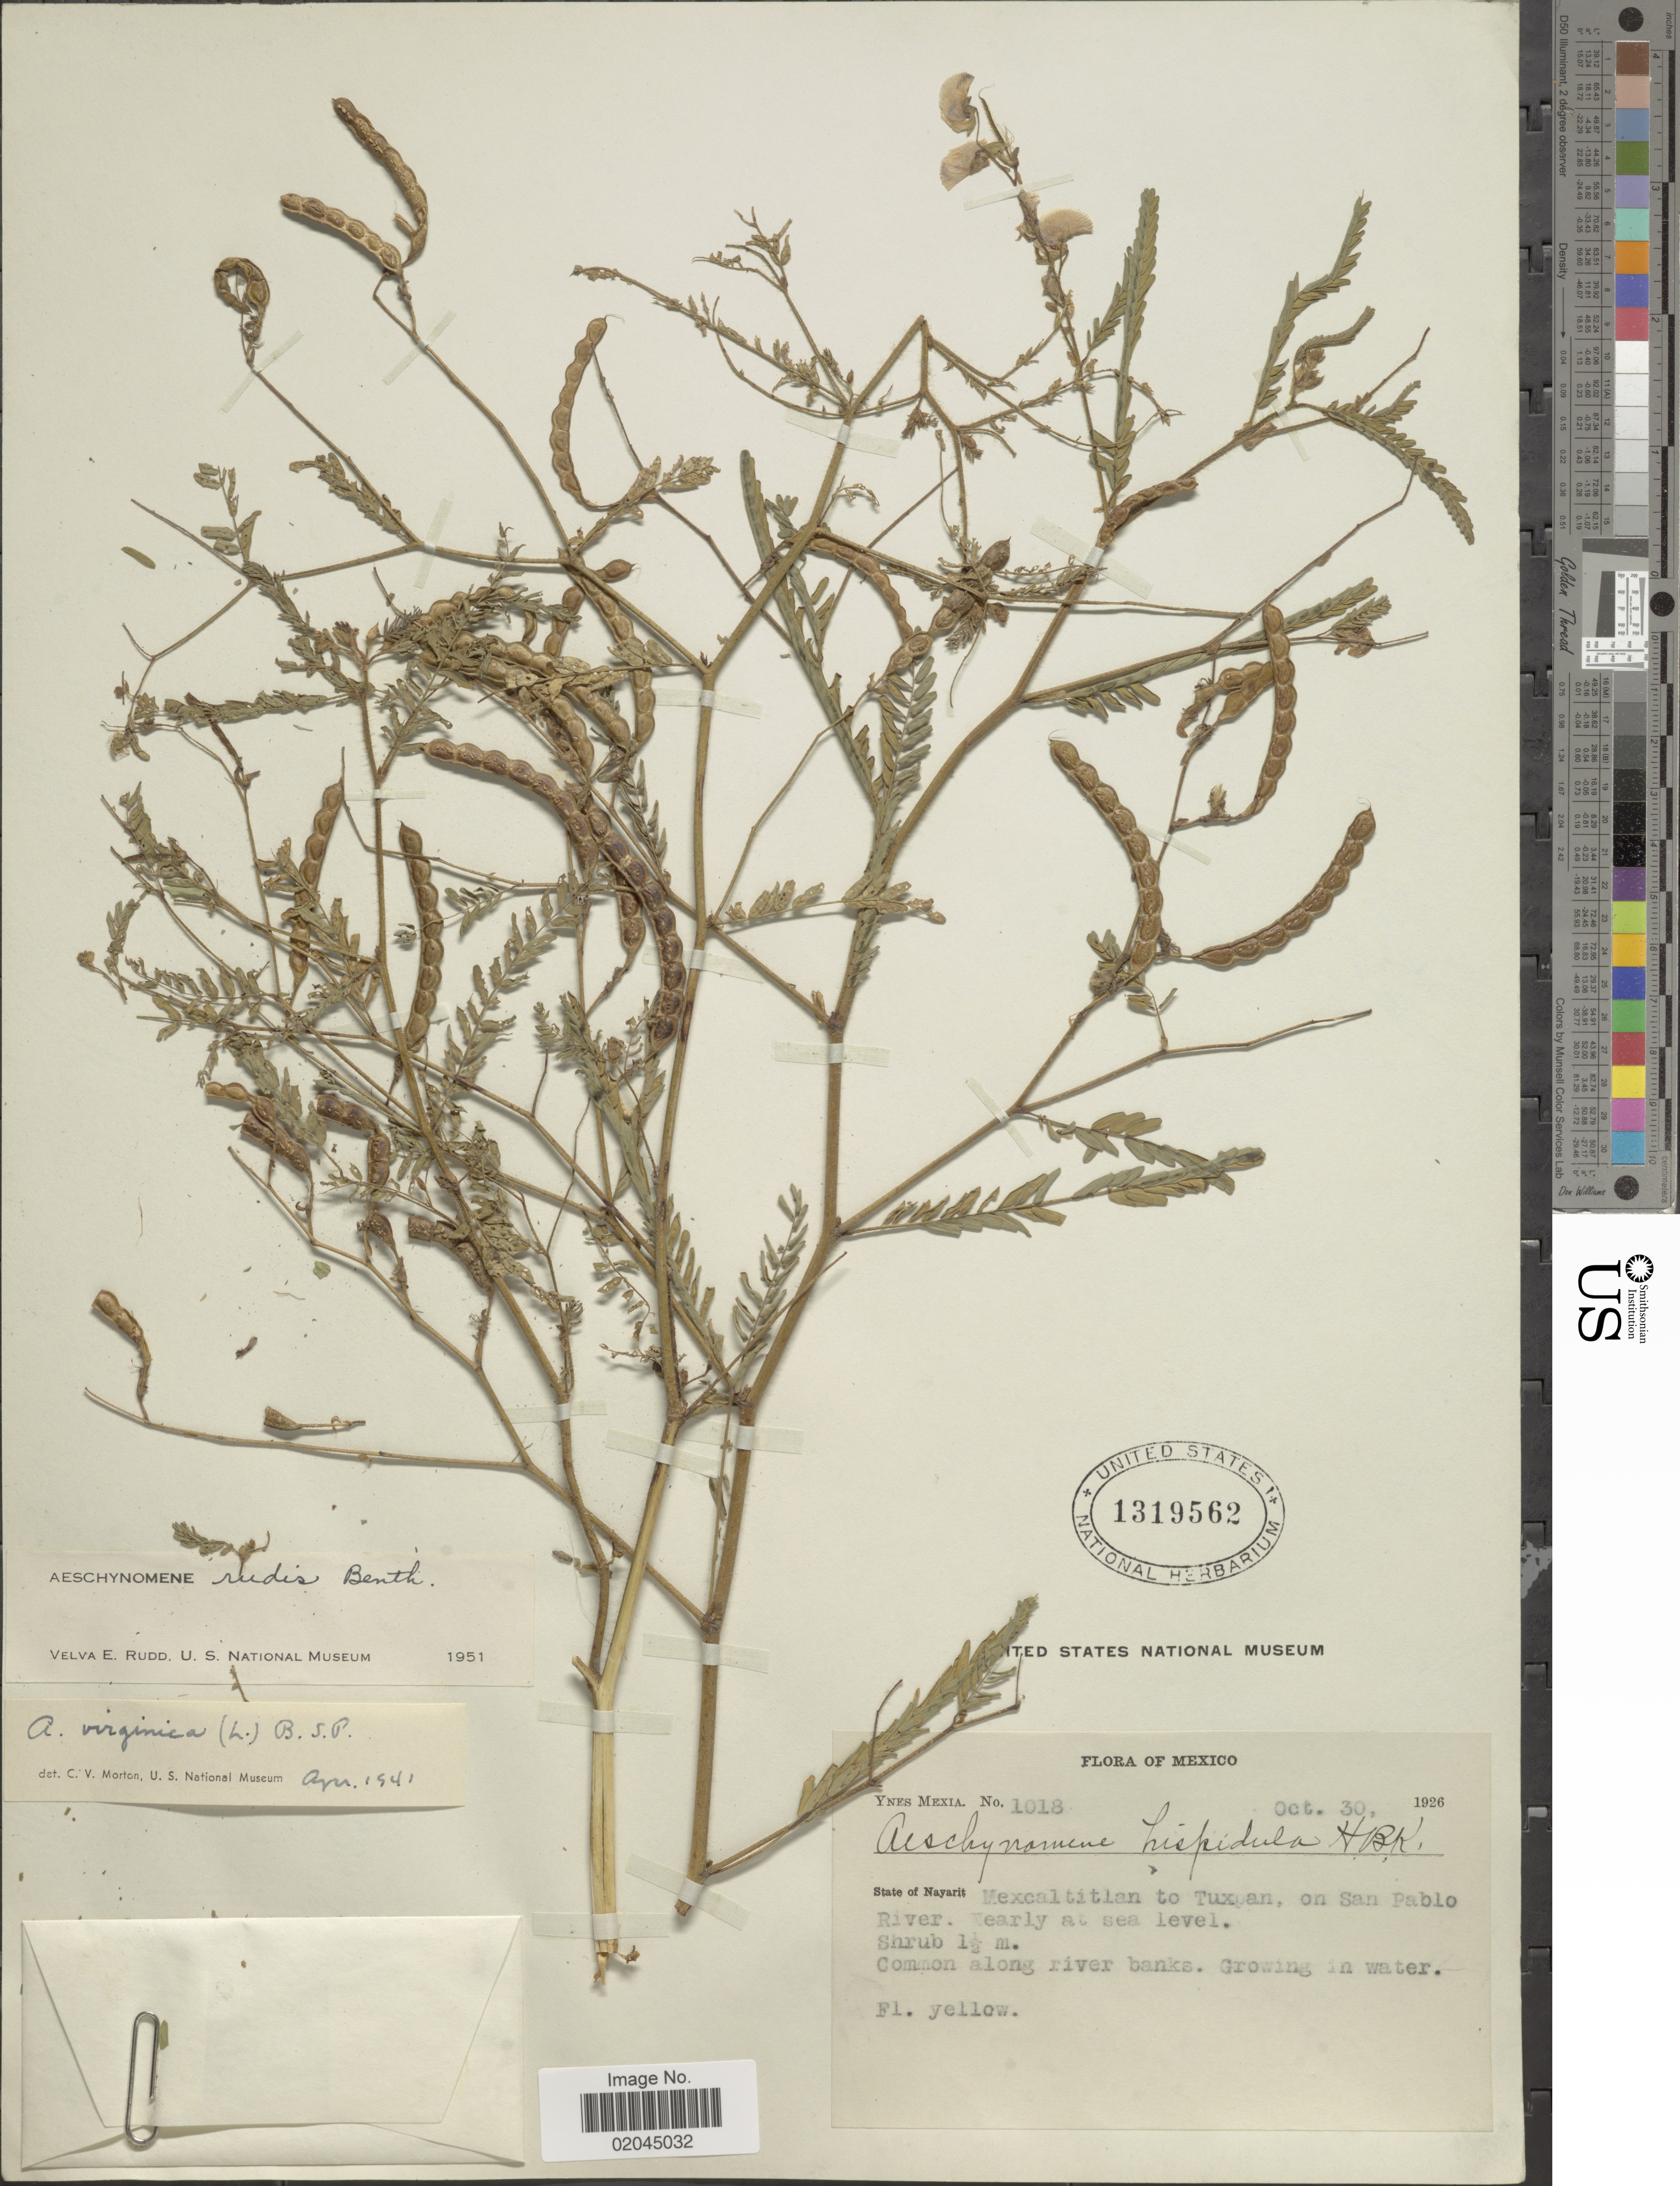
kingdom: Plantae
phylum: Tracheophyta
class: Magnoliopsida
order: Fabales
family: Fabaceae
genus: Aeschynomene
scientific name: Aeschynomene rudis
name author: Benth.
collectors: Y. Mexia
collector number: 1018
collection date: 1926-10-30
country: Mexico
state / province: Nayarit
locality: State of Nayarit, Mexcaltitlan to Tuxpan, on San Pablo River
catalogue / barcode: US 1319562